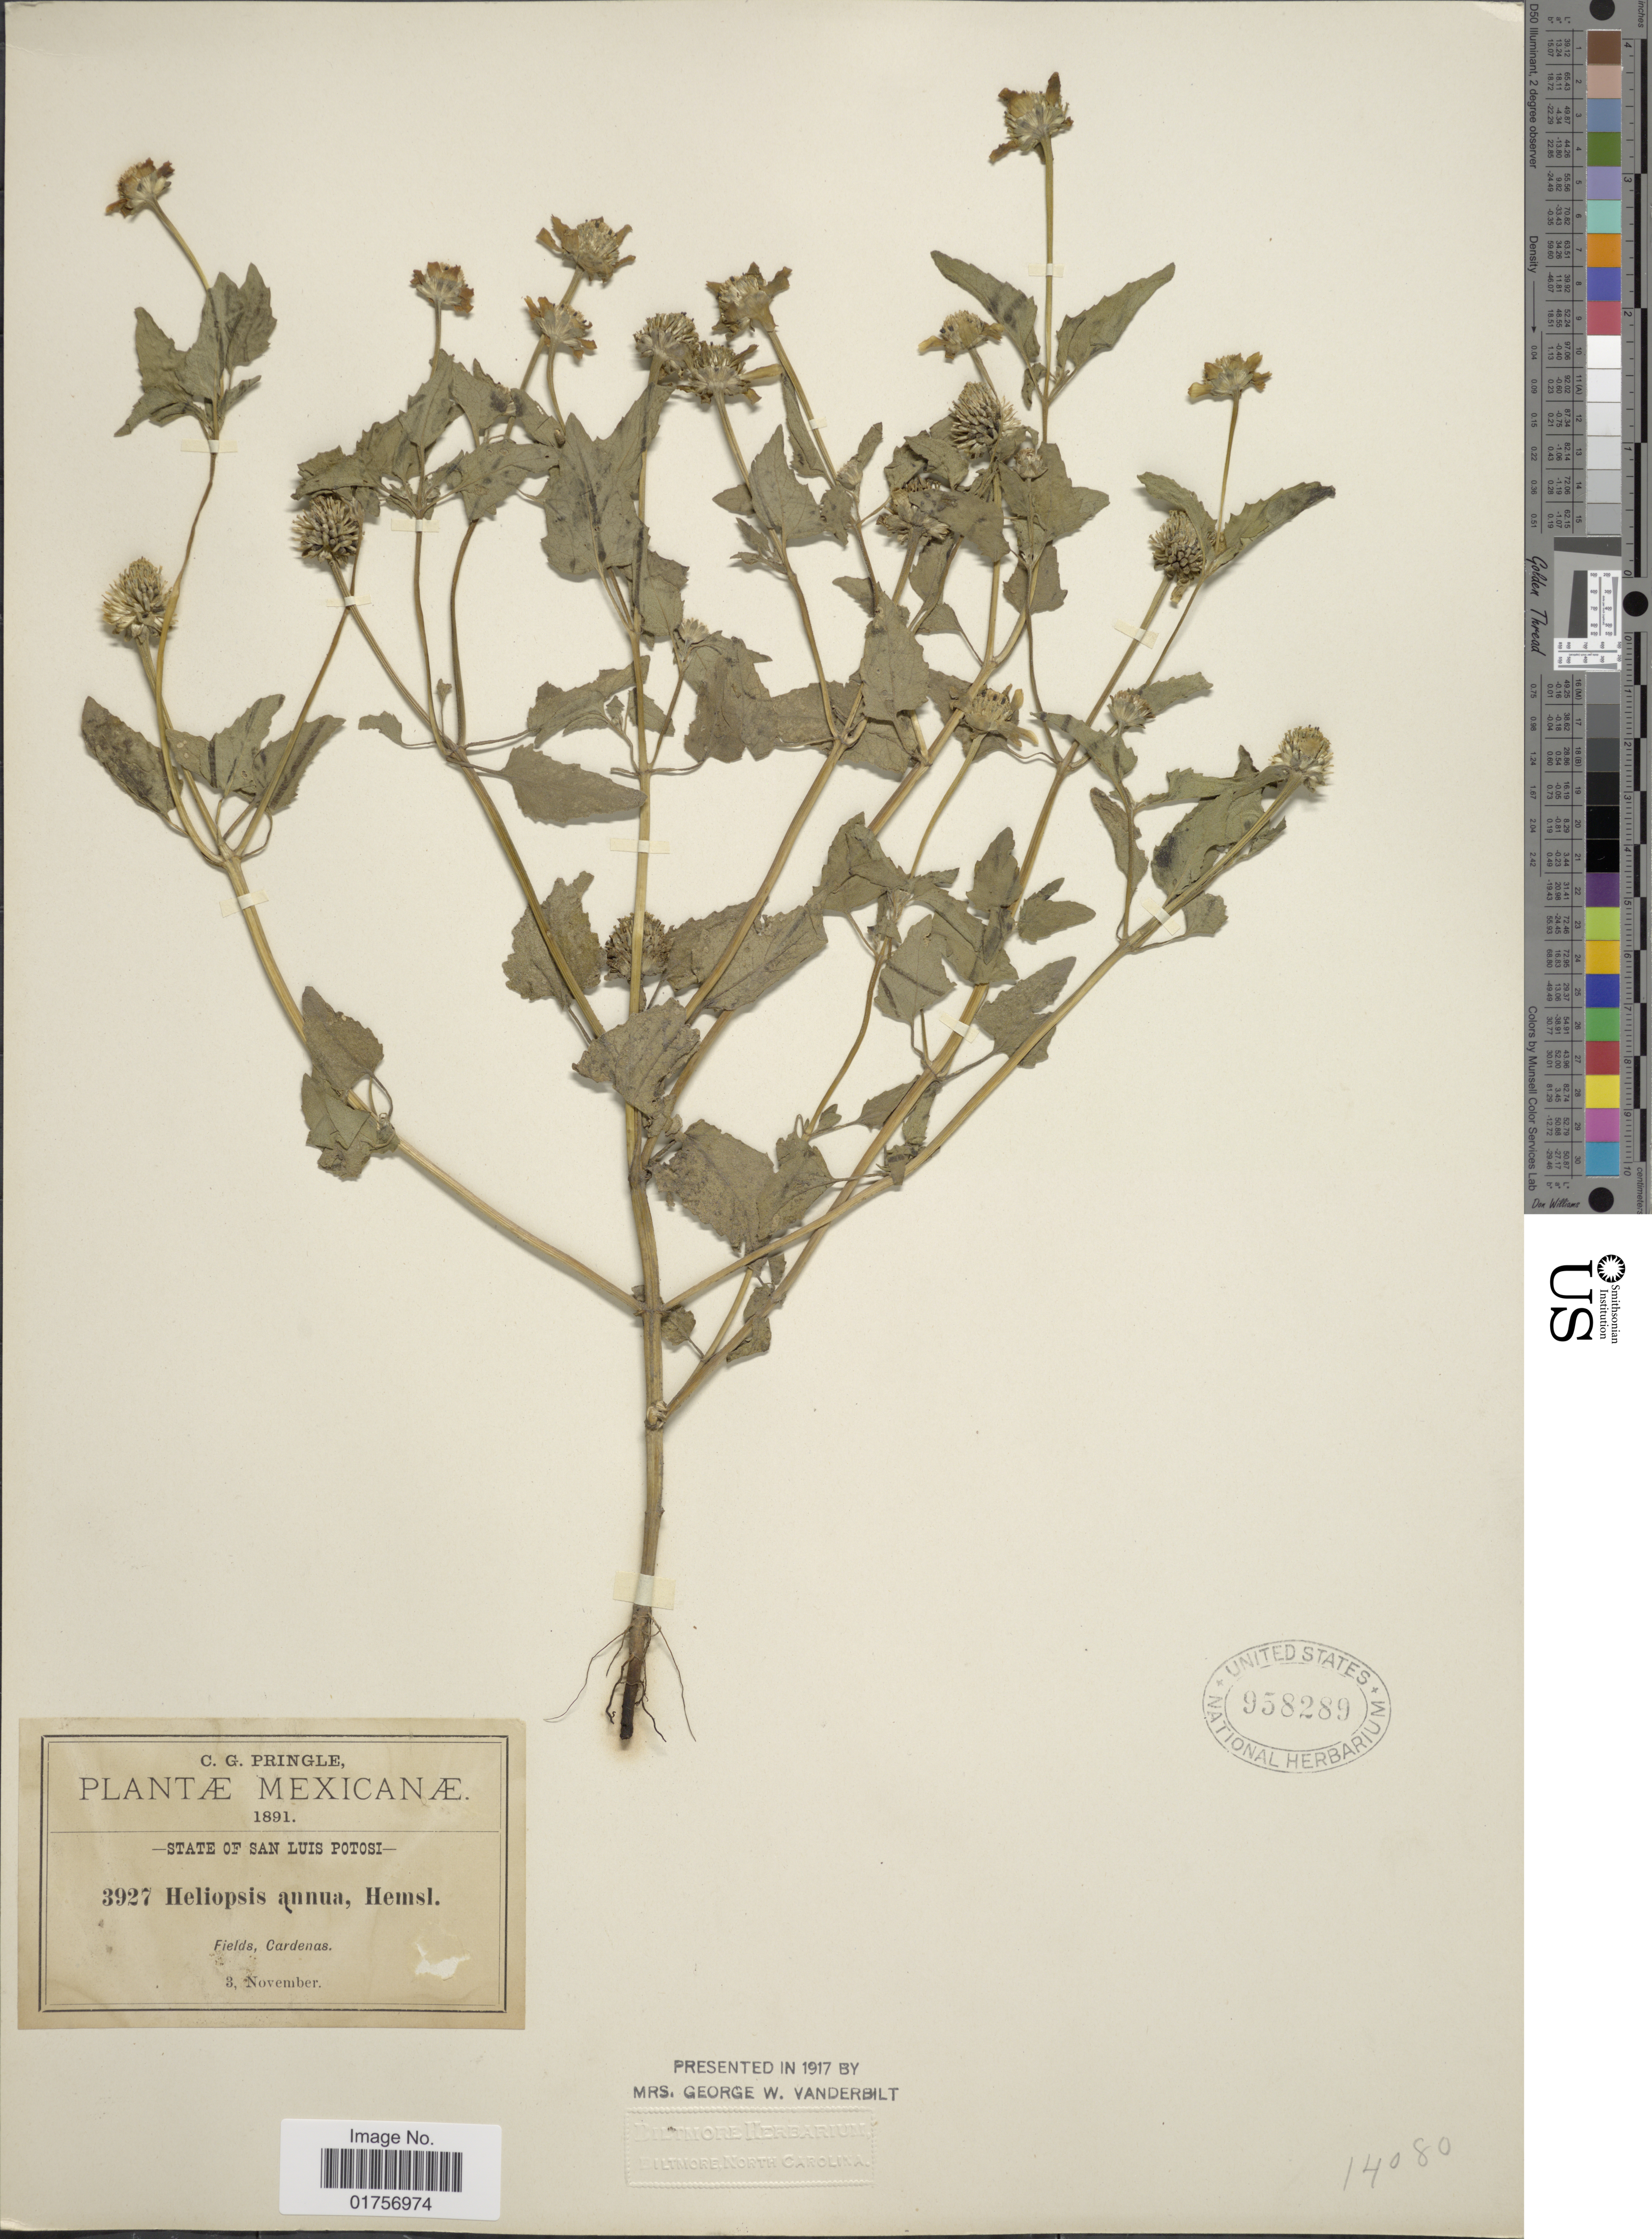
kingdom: Plantae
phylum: Tracheophyta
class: Magnoliopsida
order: Asterales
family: Asteraceae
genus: Heliopsis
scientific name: Heliopsis annua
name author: Hemsl.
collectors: C. G. Pringle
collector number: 3927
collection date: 1891-11-03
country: Mexico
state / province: San Luis Potosí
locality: Fields, Cardenas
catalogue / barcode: US 958289